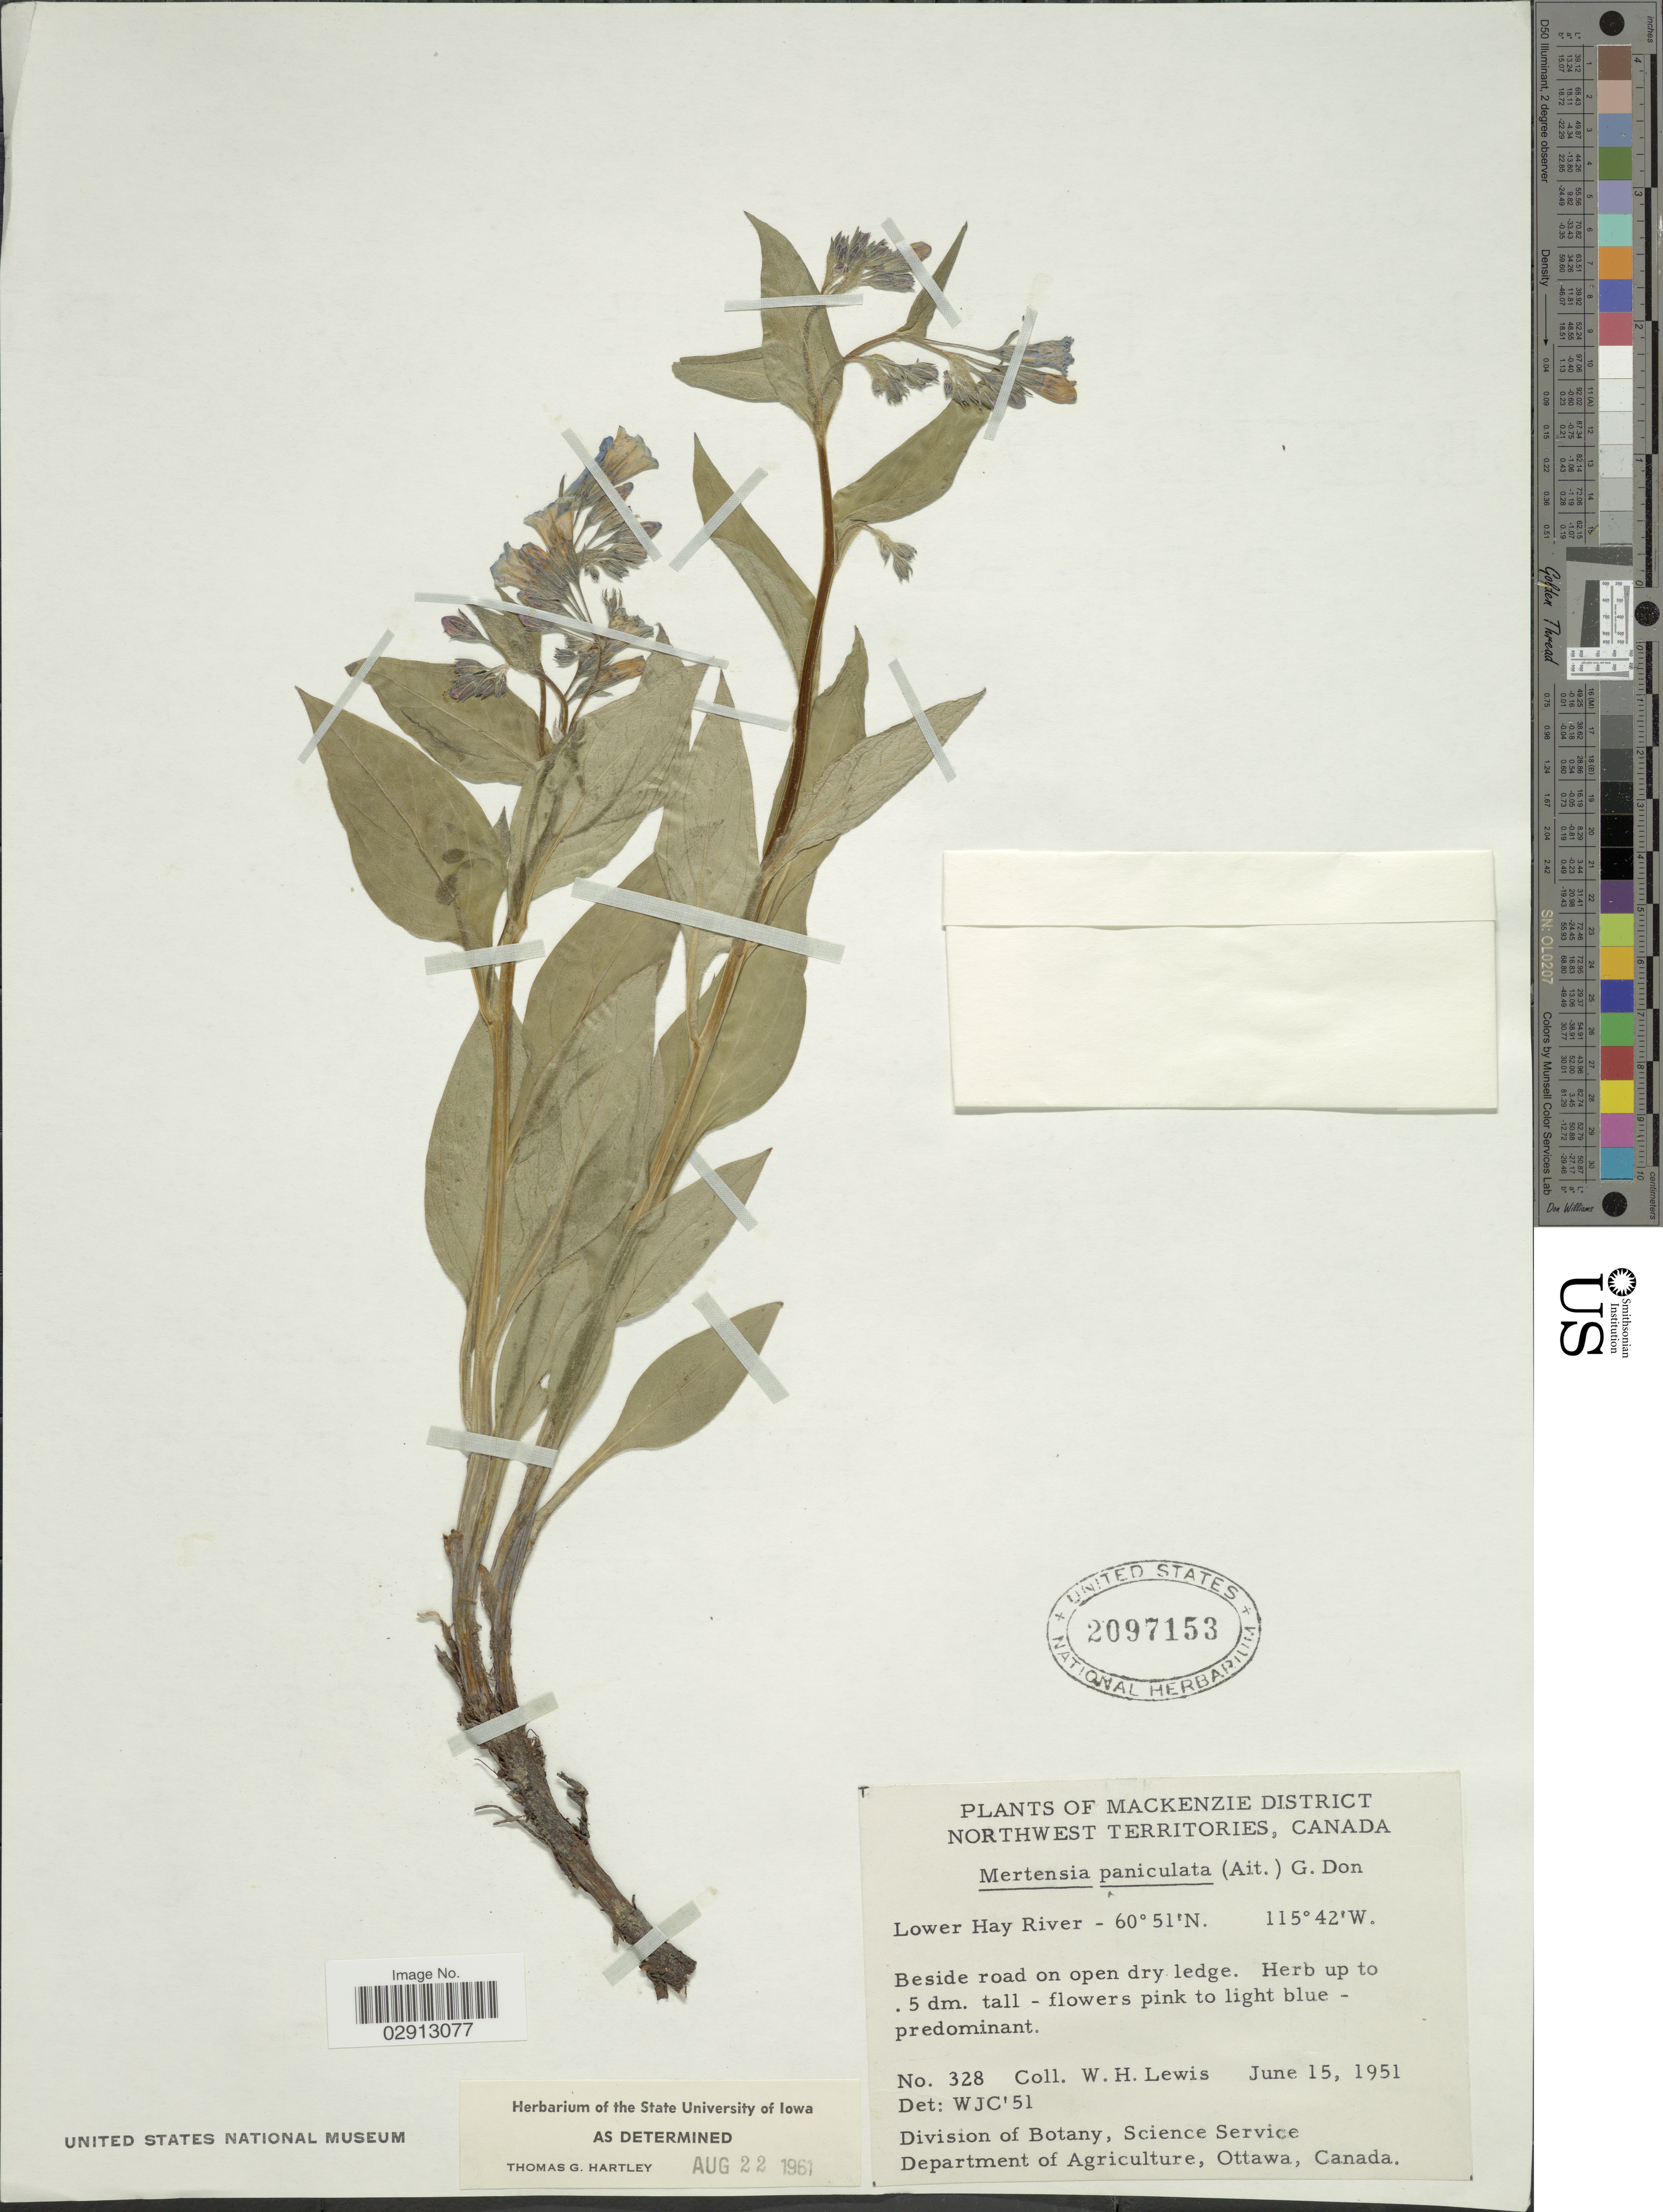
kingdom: Plantae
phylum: Tracheophyta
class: Magnoliopsida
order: Boraginales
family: Boraginaceae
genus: Mertensia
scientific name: Mertensia paniculata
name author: (Aiton) G. Don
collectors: W. H. Lewis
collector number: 328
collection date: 1951-06-15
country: Canada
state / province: Northwest Territories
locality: Mackenzie District. Lower Hay River.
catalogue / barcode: US 2097153